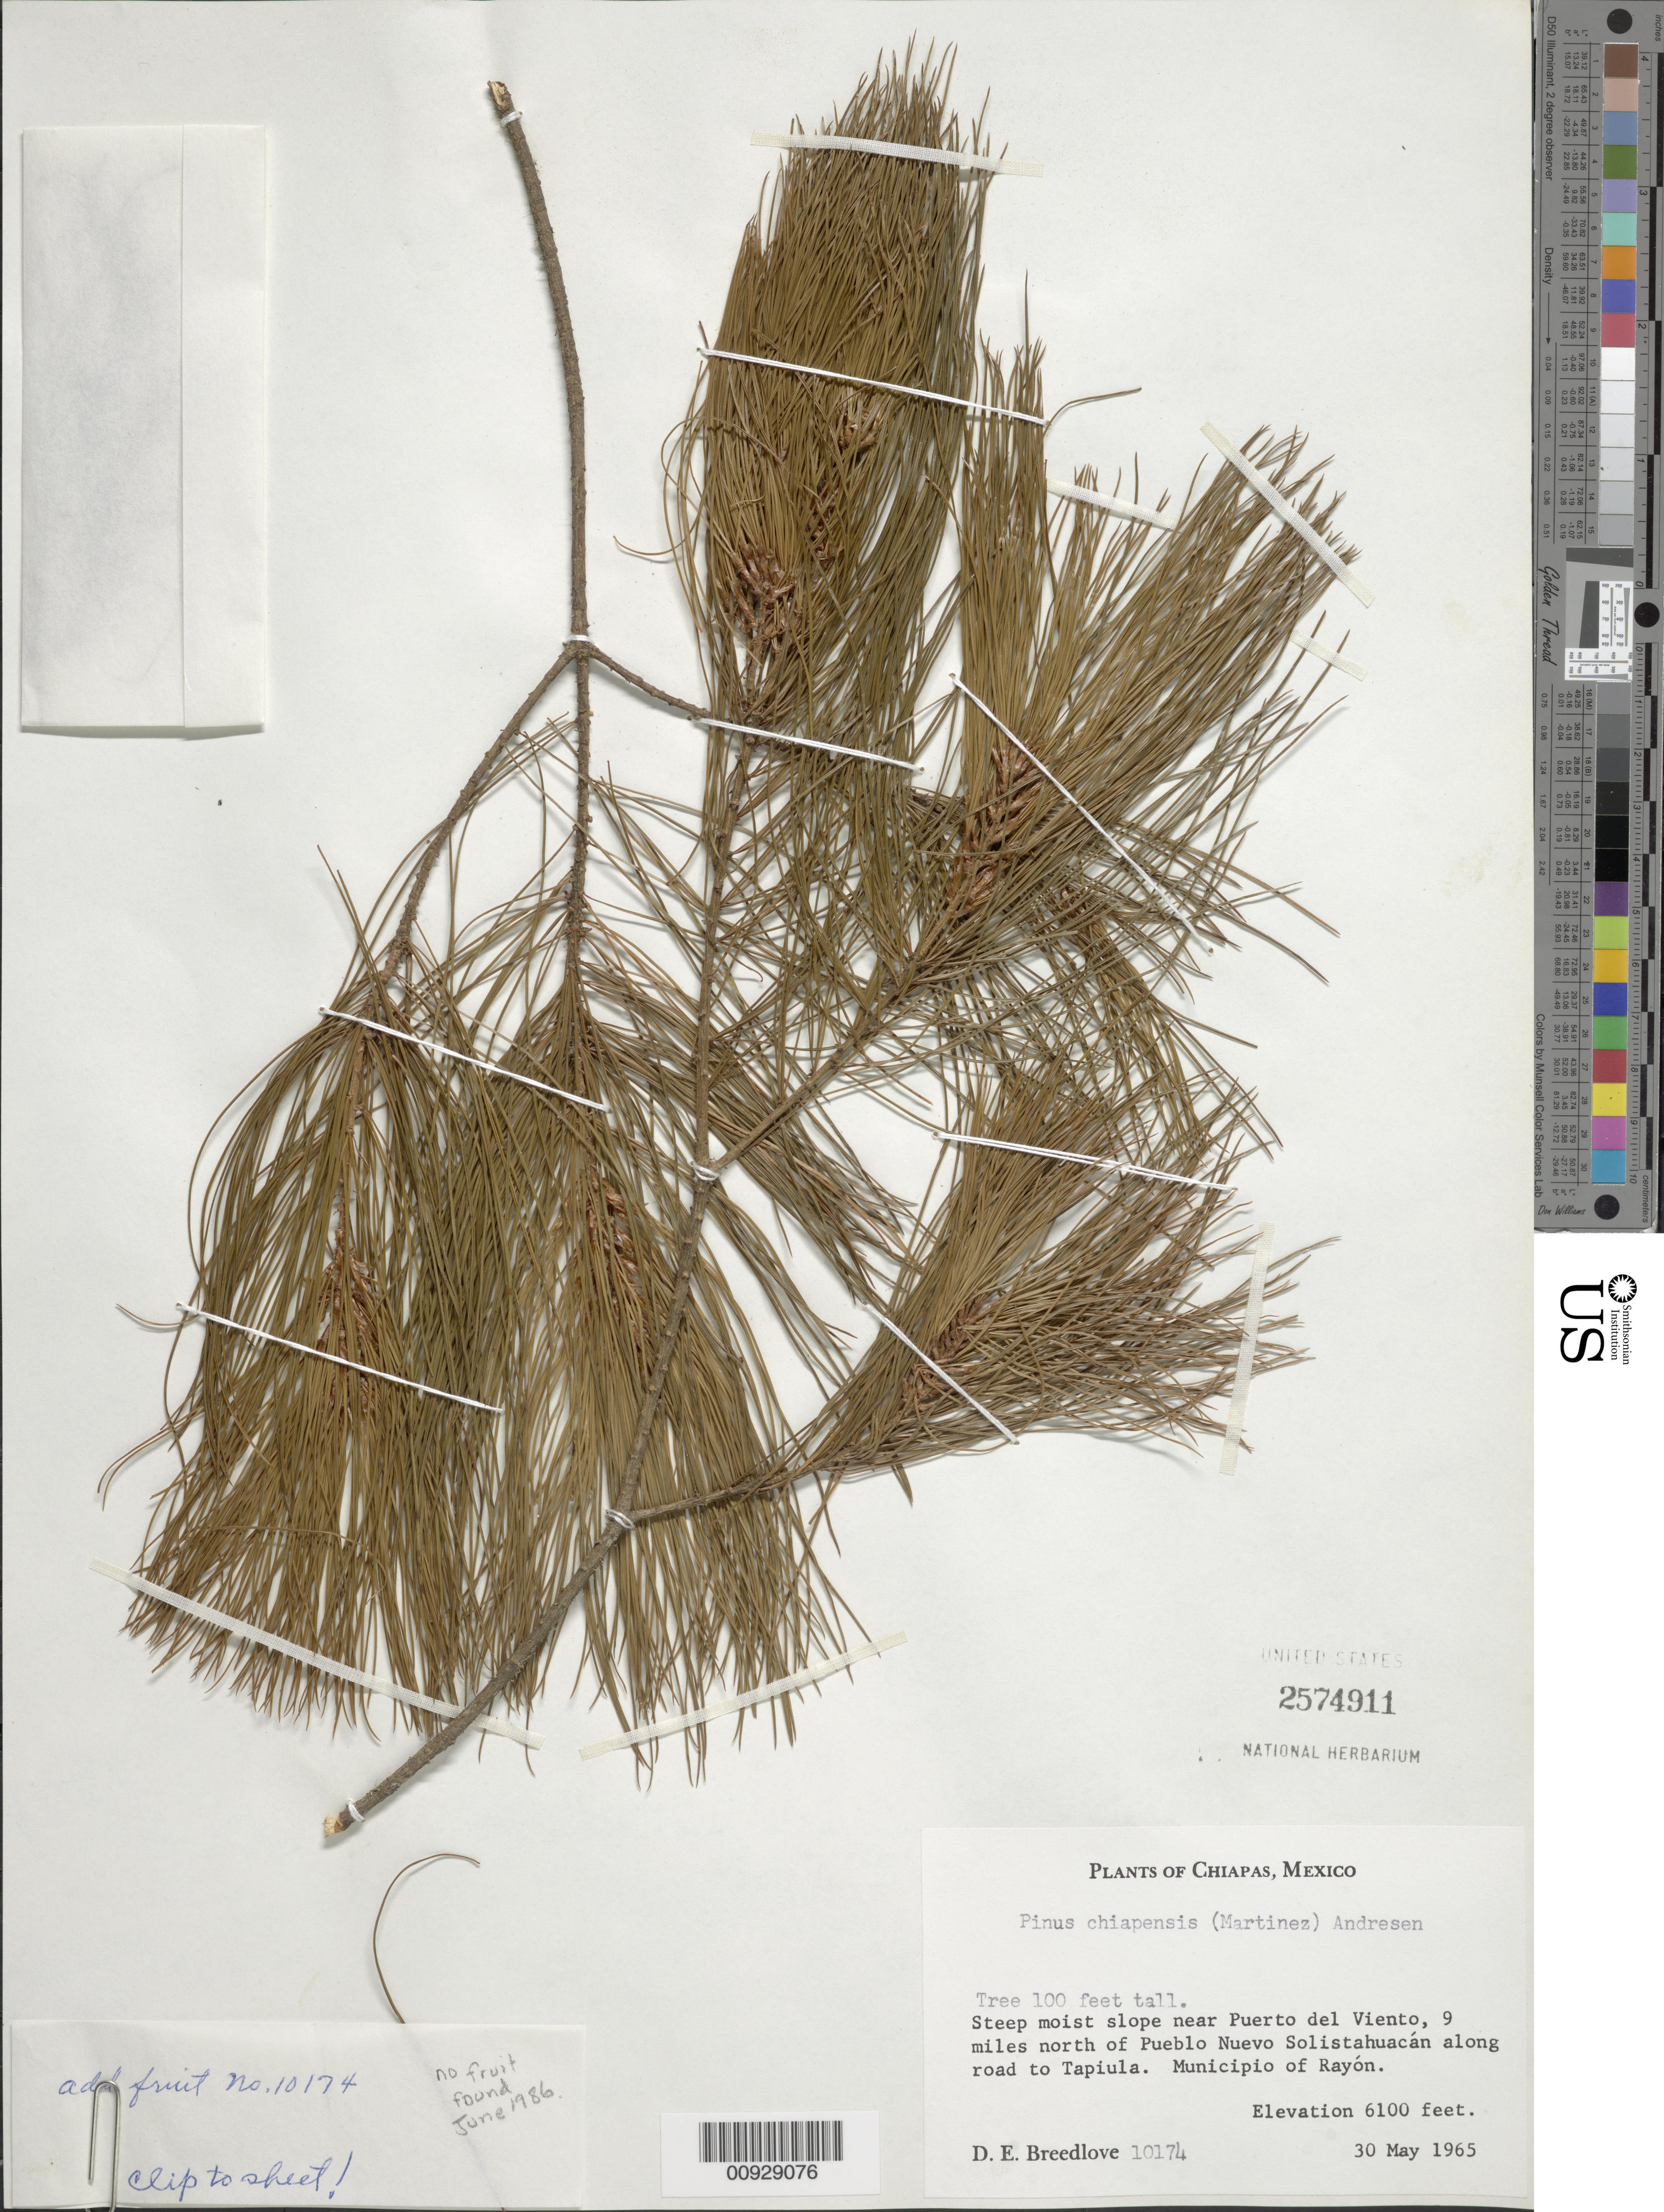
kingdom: Plantae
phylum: Tracheophyta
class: Pinopsida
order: Pinales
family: Pinaceae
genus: Pinus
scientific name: Pinus chiapensis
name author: (Martínez) Andrésen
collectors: D. E. Breedlove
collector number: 10174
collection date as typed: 30 May 1965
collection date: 1965-05-30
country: Mexico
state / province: Chiapas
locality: Near Puerto del Viento, 9 miles north of Pueblo Nuevo Solistahuacán along road to Tapiula. Municipio of Rayón.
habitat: Steep moist slope.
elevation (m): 1859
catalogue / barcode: US 2574911